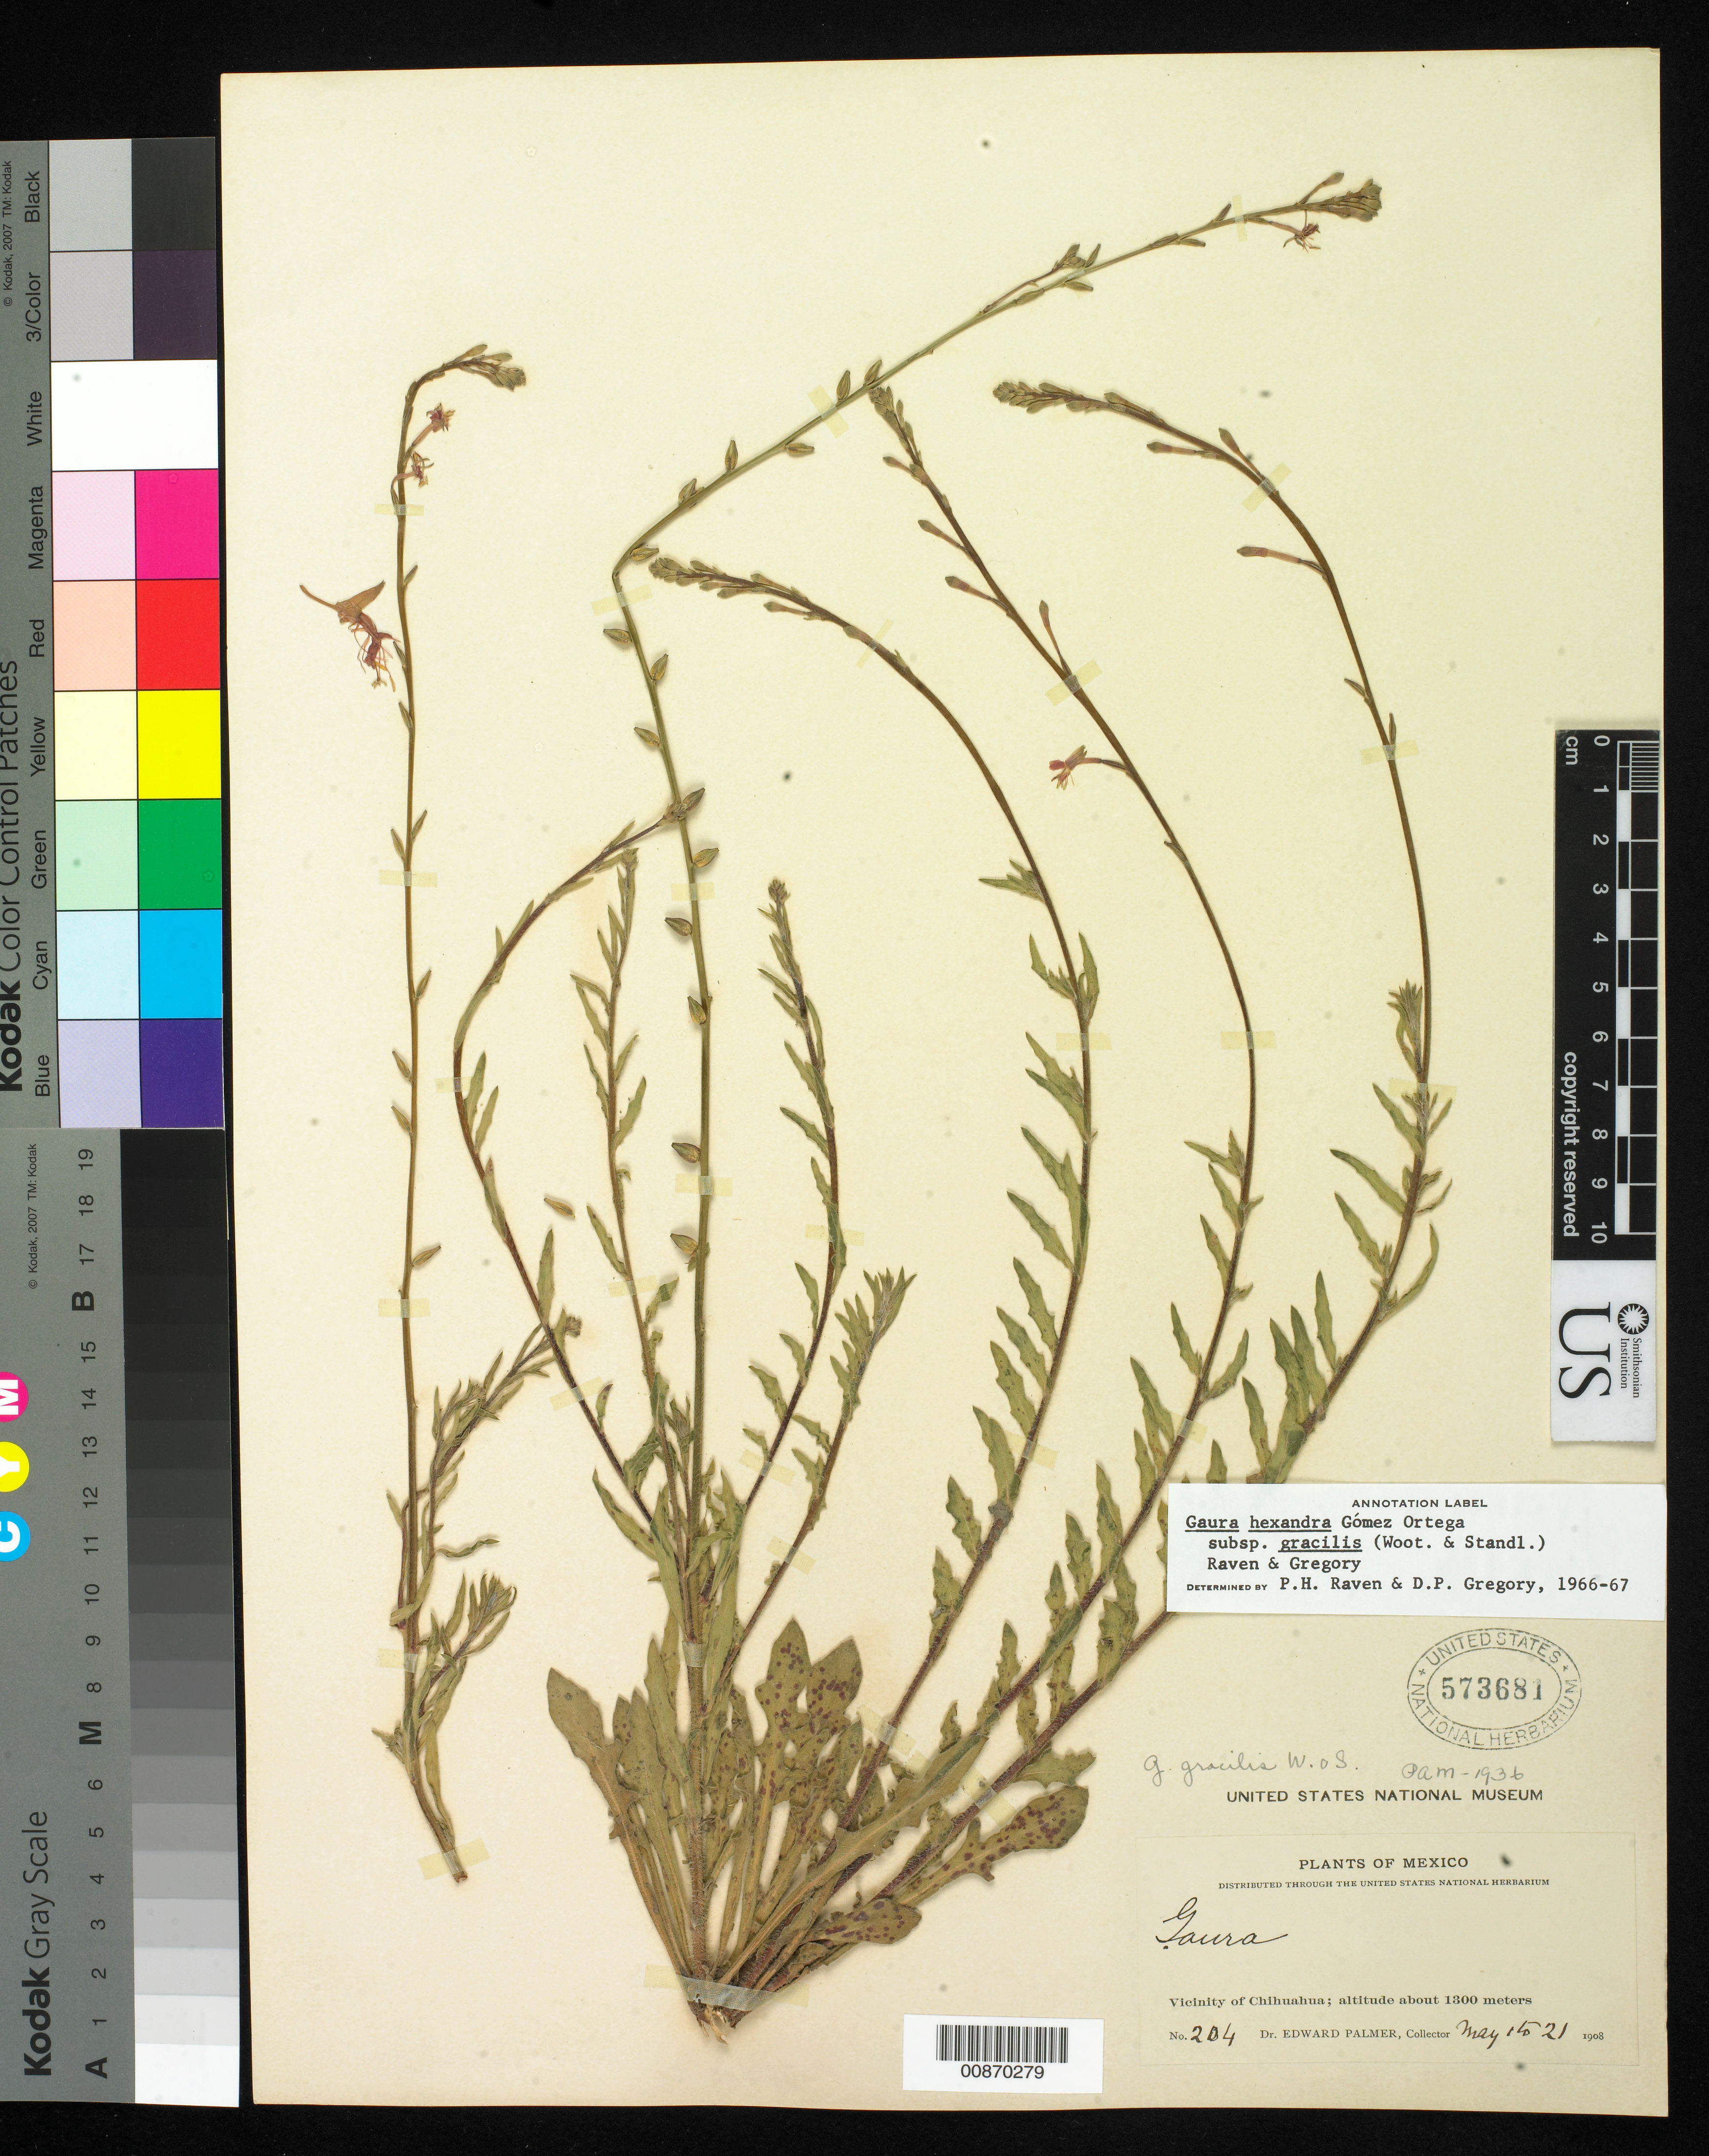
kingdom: Plantae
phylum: Tracheophyta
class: Magnoliopsida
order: Myrtales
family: Onagraceae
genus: Oenothera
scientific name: Oenothera podocarpa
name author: (Wooton & Standl.) Krakos & W.L. Wagner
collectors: E. Palmer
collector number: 204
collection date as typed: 01 May 1908 to 21 May 1908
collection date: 1908-05-01/1908-05-21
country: Mexico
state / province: Chihuahua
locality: Vicinity of Chihuahua.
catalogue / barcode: US 573681